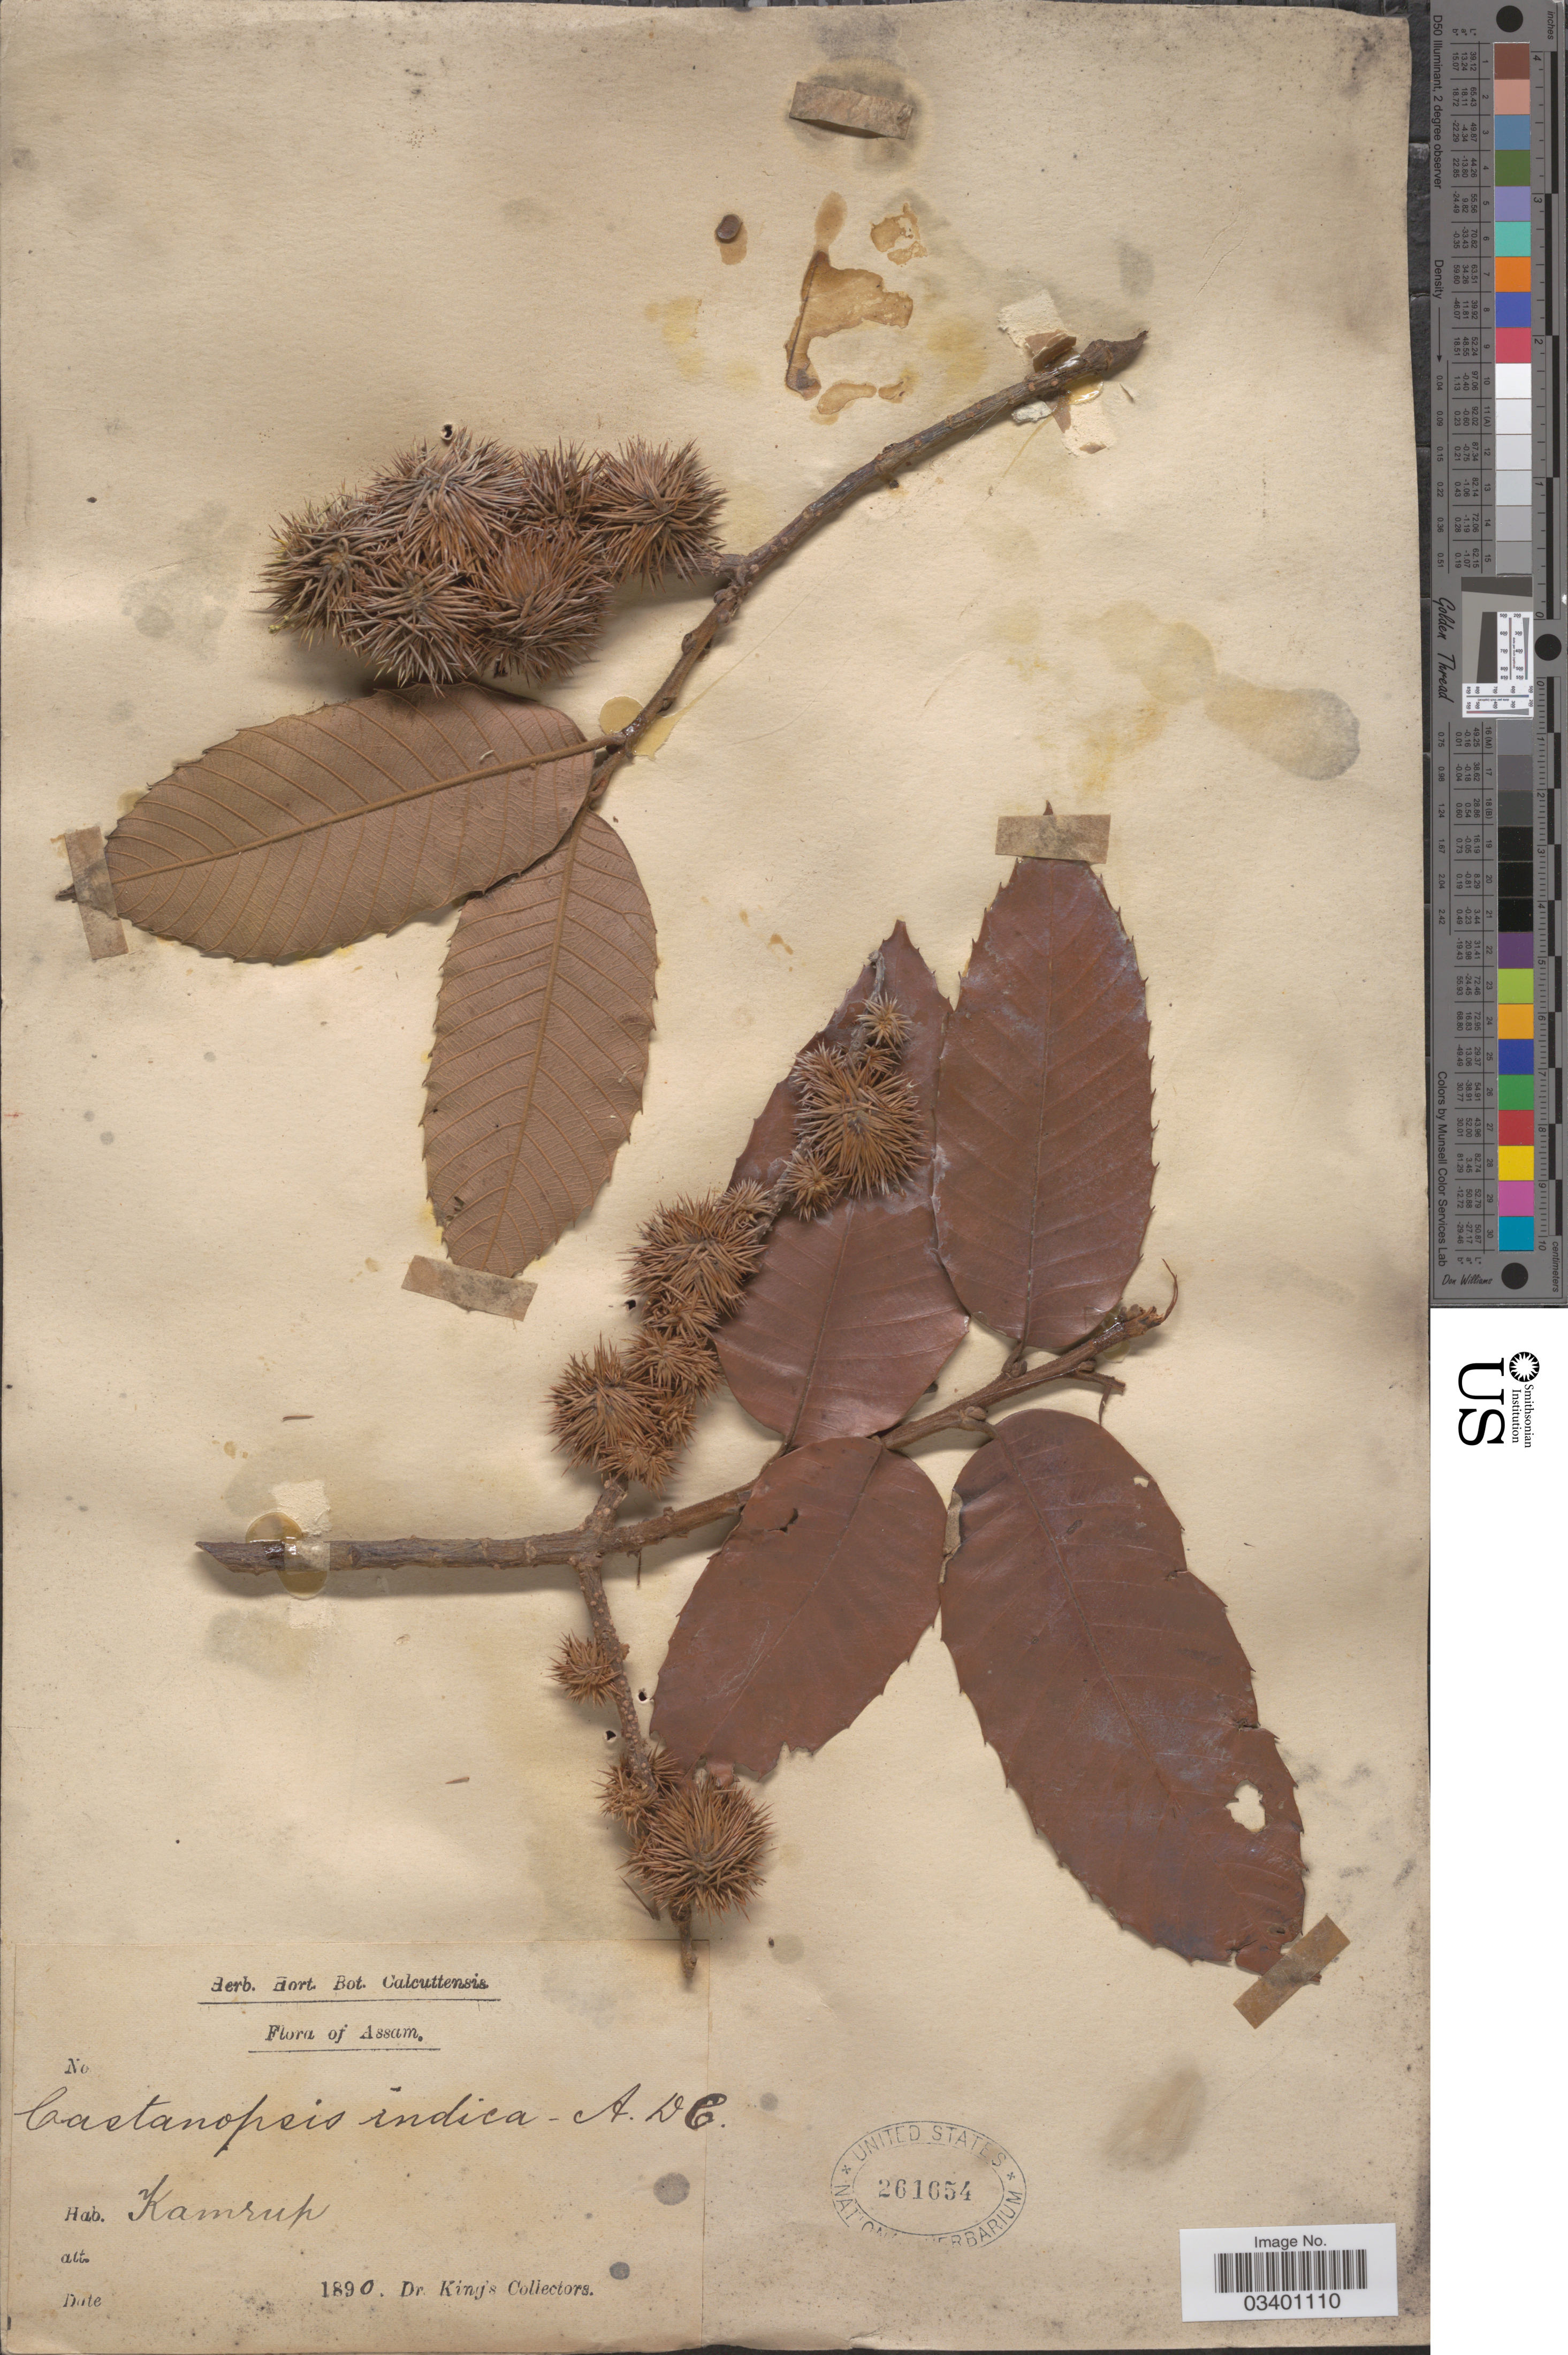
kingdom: Plantae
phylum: Tracheophyta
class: Magnoliopsida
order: Fagales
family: Fagaceae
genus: Castanopsis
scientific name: Castanopsis indica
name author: (Roxb.) A. DC.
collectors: Dr. King's collector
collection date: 1890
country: India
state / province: Assam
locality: Kamrup.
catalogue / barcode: US 261654